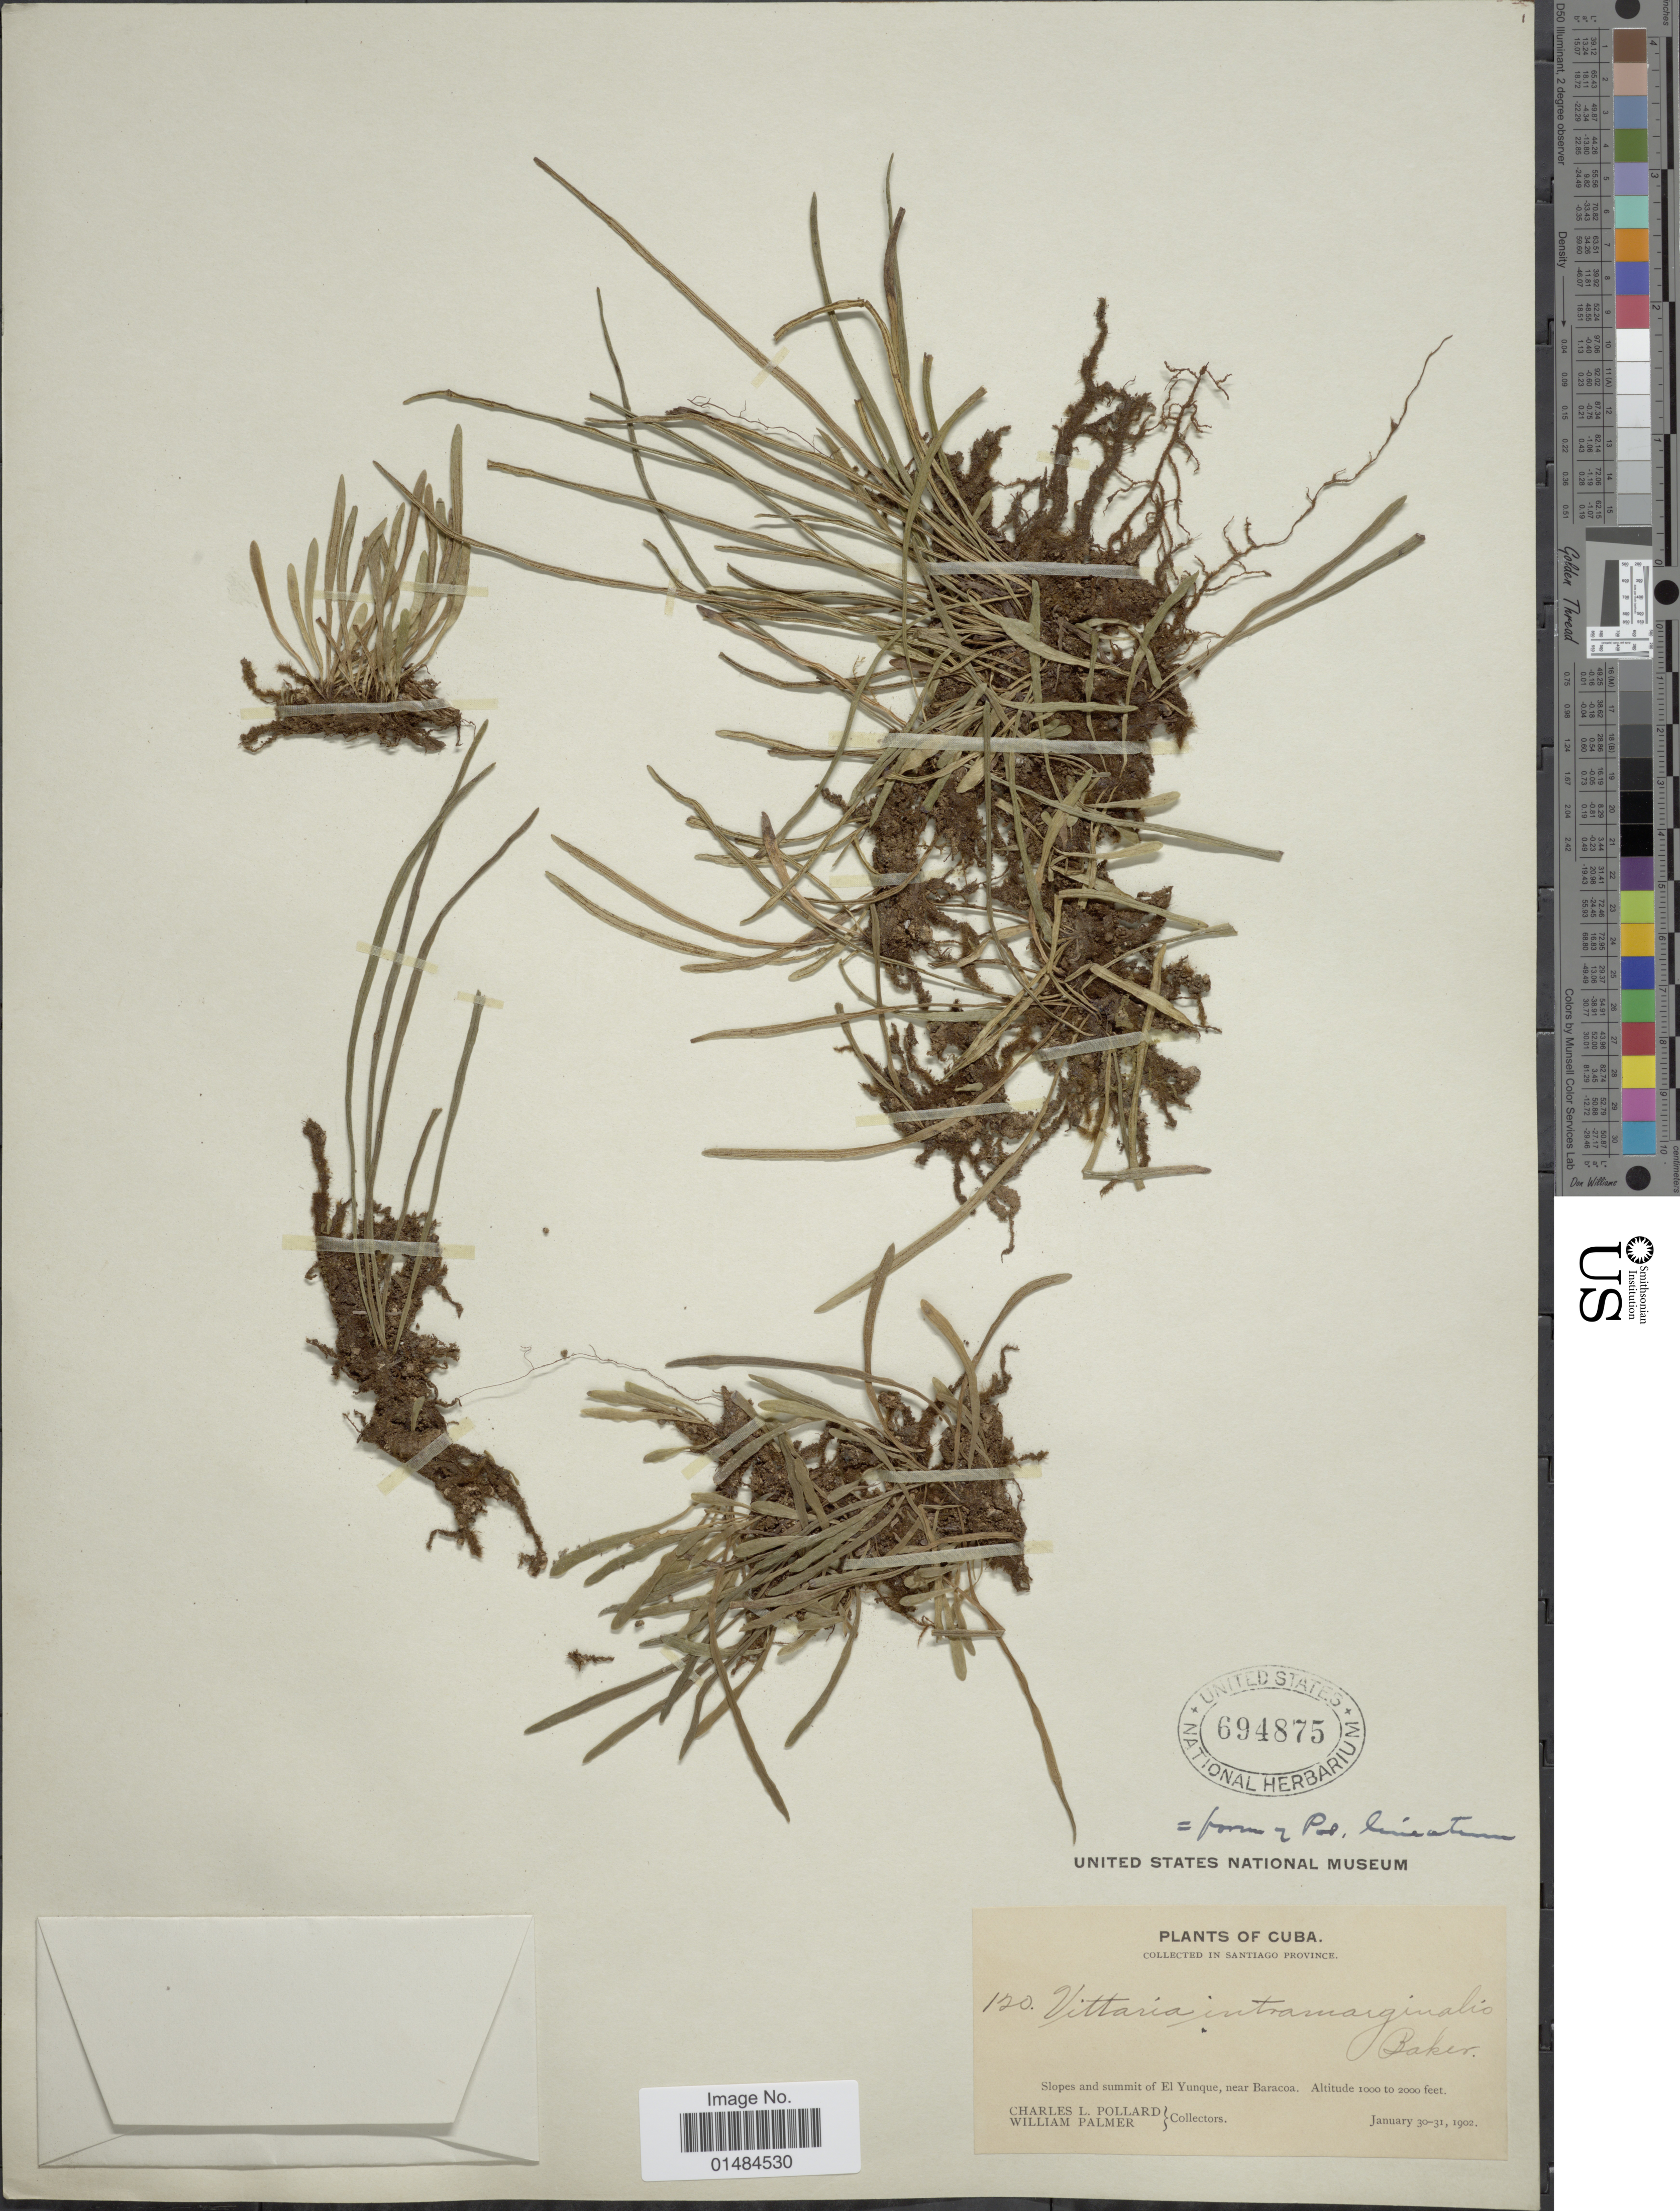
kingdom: Plantae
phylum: Tracheophyta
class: Polypodiopsida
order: Polypodiales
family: Pteridaceae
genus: Polytaenium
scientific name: Polytaenium lineatum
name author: (Sw.) J. Sm.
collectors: C. L. Pollard & W. Palmer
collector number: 120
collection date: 1902-01-30/1902-01-31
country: Cuba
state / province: Santiago de Cuba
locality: Santiago Province. Slopes and summit of El Yunque, near Baracoa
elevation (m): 305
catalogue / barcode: US 694875